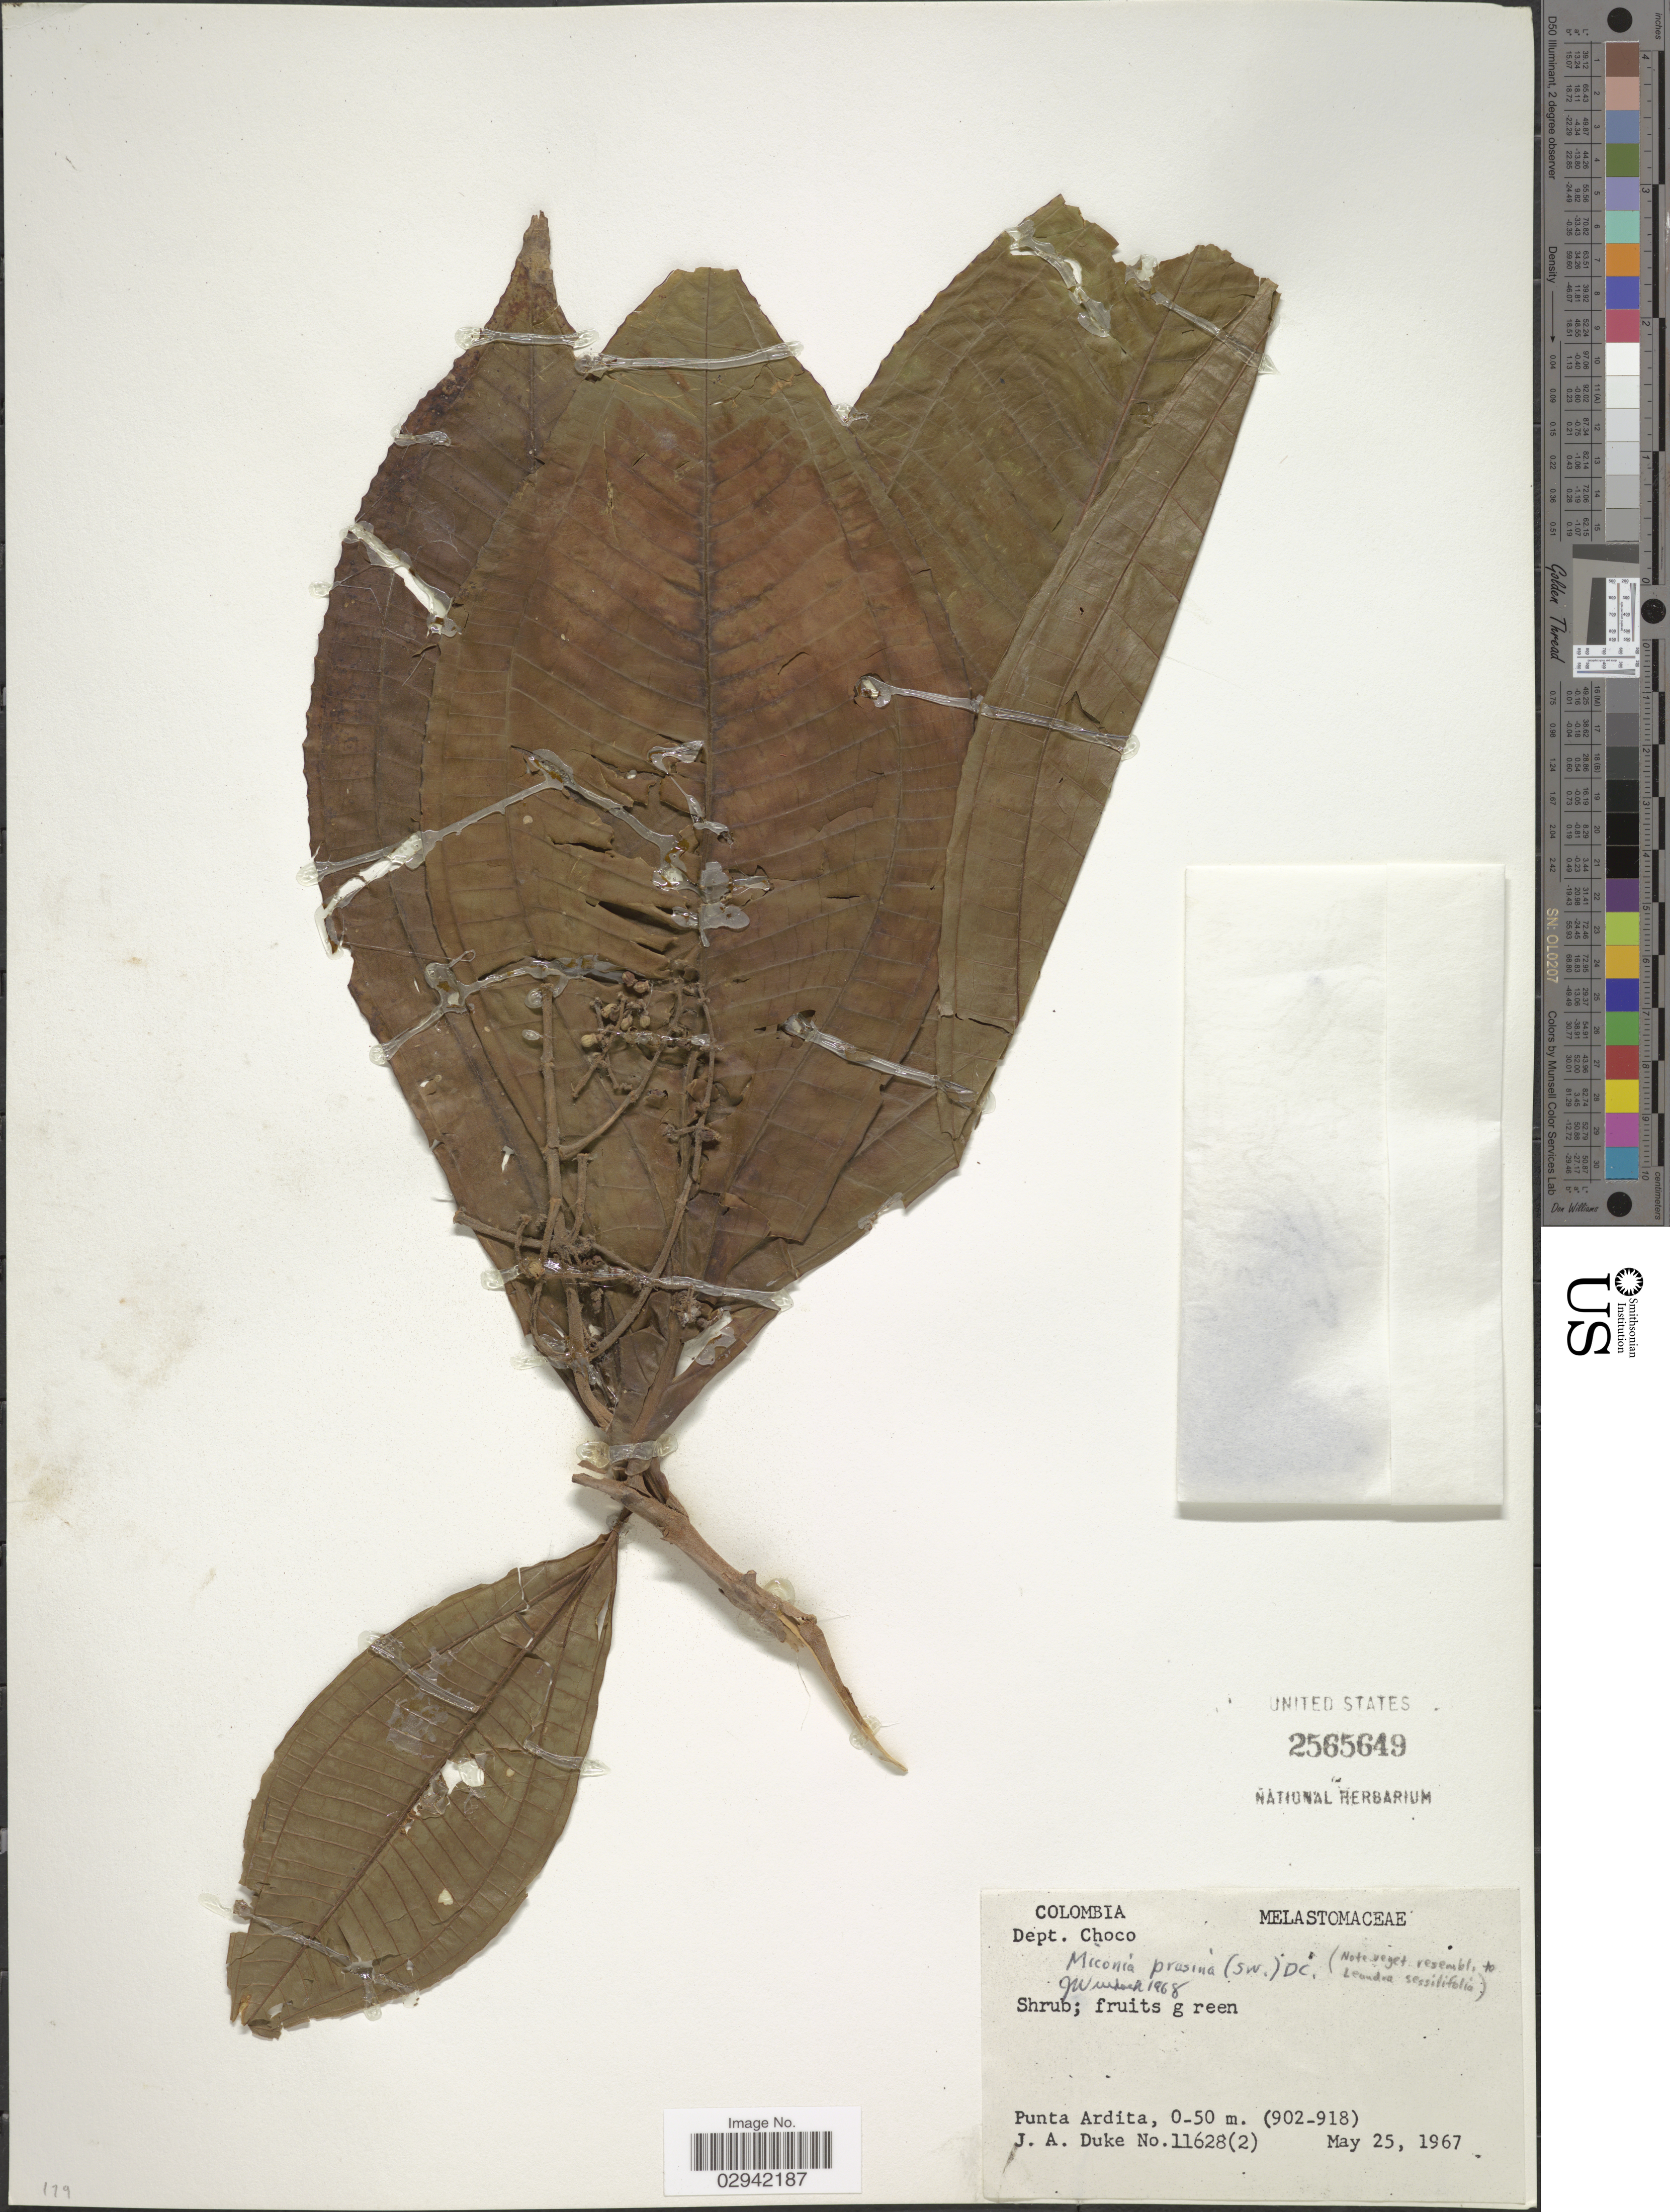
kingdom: Plantae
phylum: Tracheophyta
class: Magnoliopsida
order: Myrtales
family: Melastomataceae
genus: Miconia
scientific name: Miconia prasina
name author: (Sw.) DC.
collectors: J. A. Duke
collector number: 11628 (2)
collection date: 1967-05-25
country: Colombia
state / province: Chocó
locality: Dept. Choco, Punta Ardita.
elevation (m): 0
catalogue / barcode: US 2565649